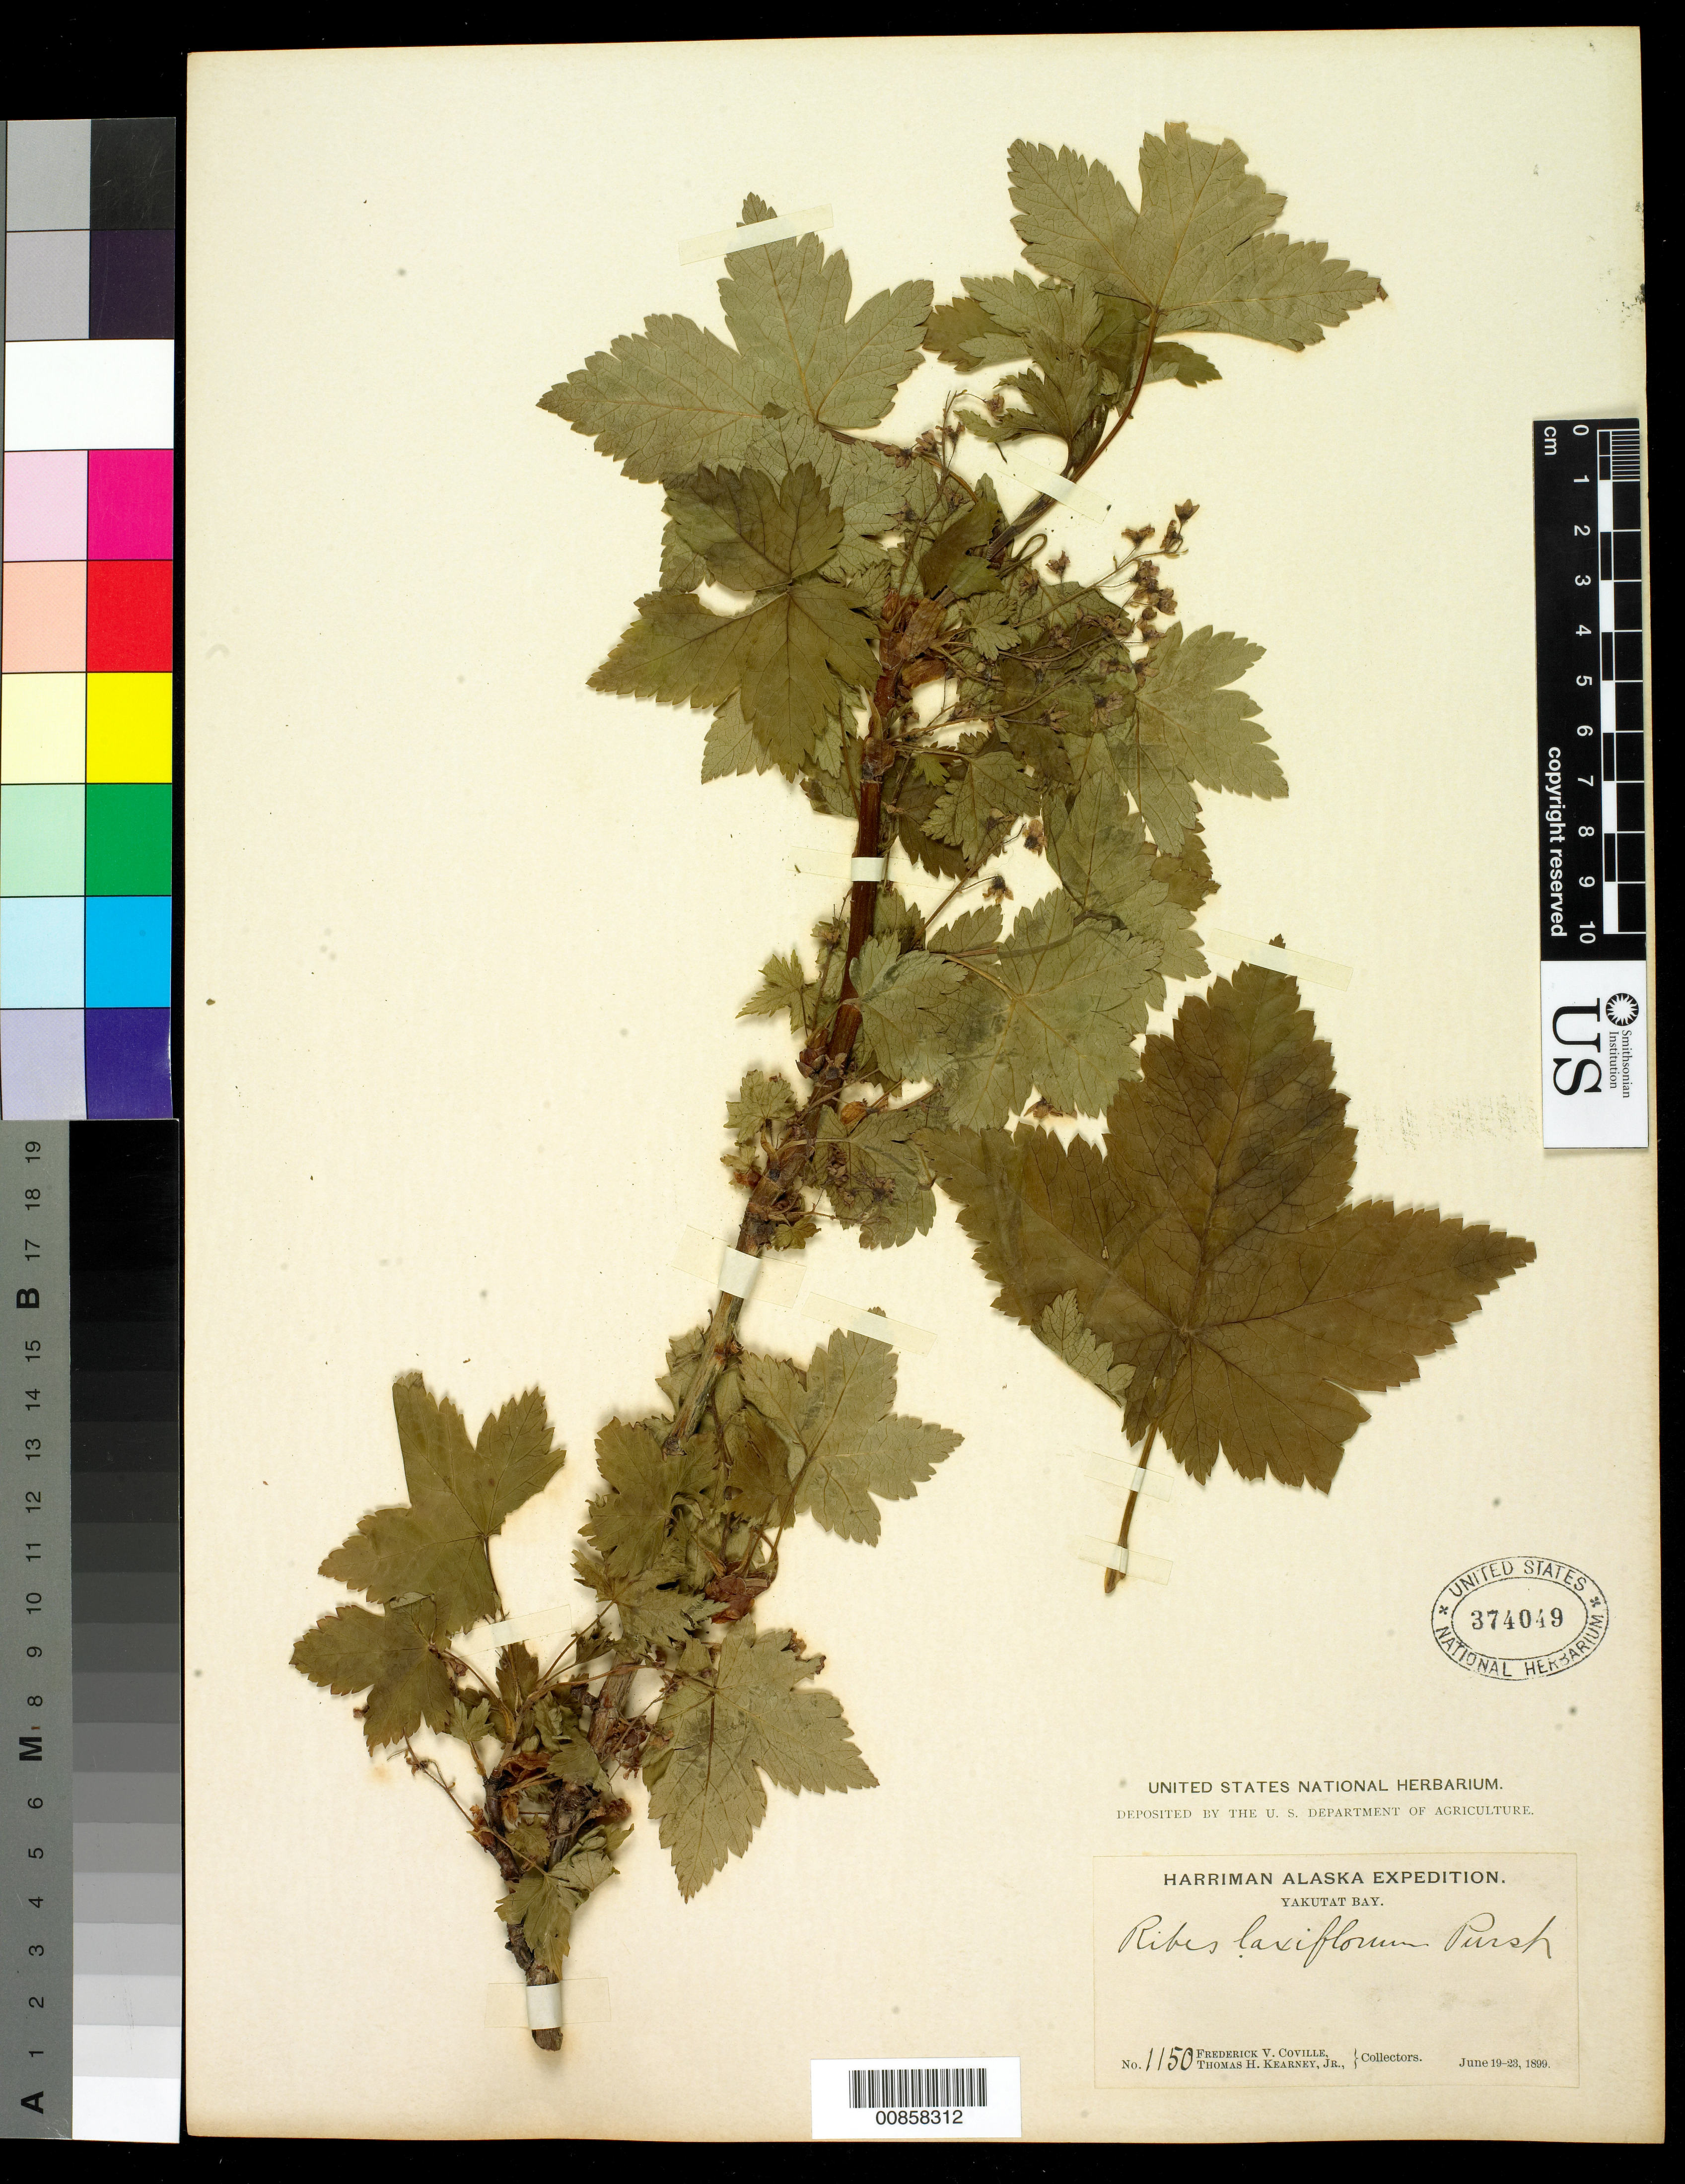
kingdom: Plantae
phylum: Tracheophyta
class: Magnoliopsida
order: Saxifragales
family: Grossulariaceae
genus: Ribes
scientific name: Ribes laxiflorum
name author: Pursh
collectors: F. V. Coville & T. H. Kearney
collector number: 1150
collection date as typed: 19 Jun 1899 to 23 Jun 1899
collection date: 1899-06-19/1899-06-23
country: United States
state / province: Alaska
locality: Yakutat Bay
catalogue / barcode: US 374049